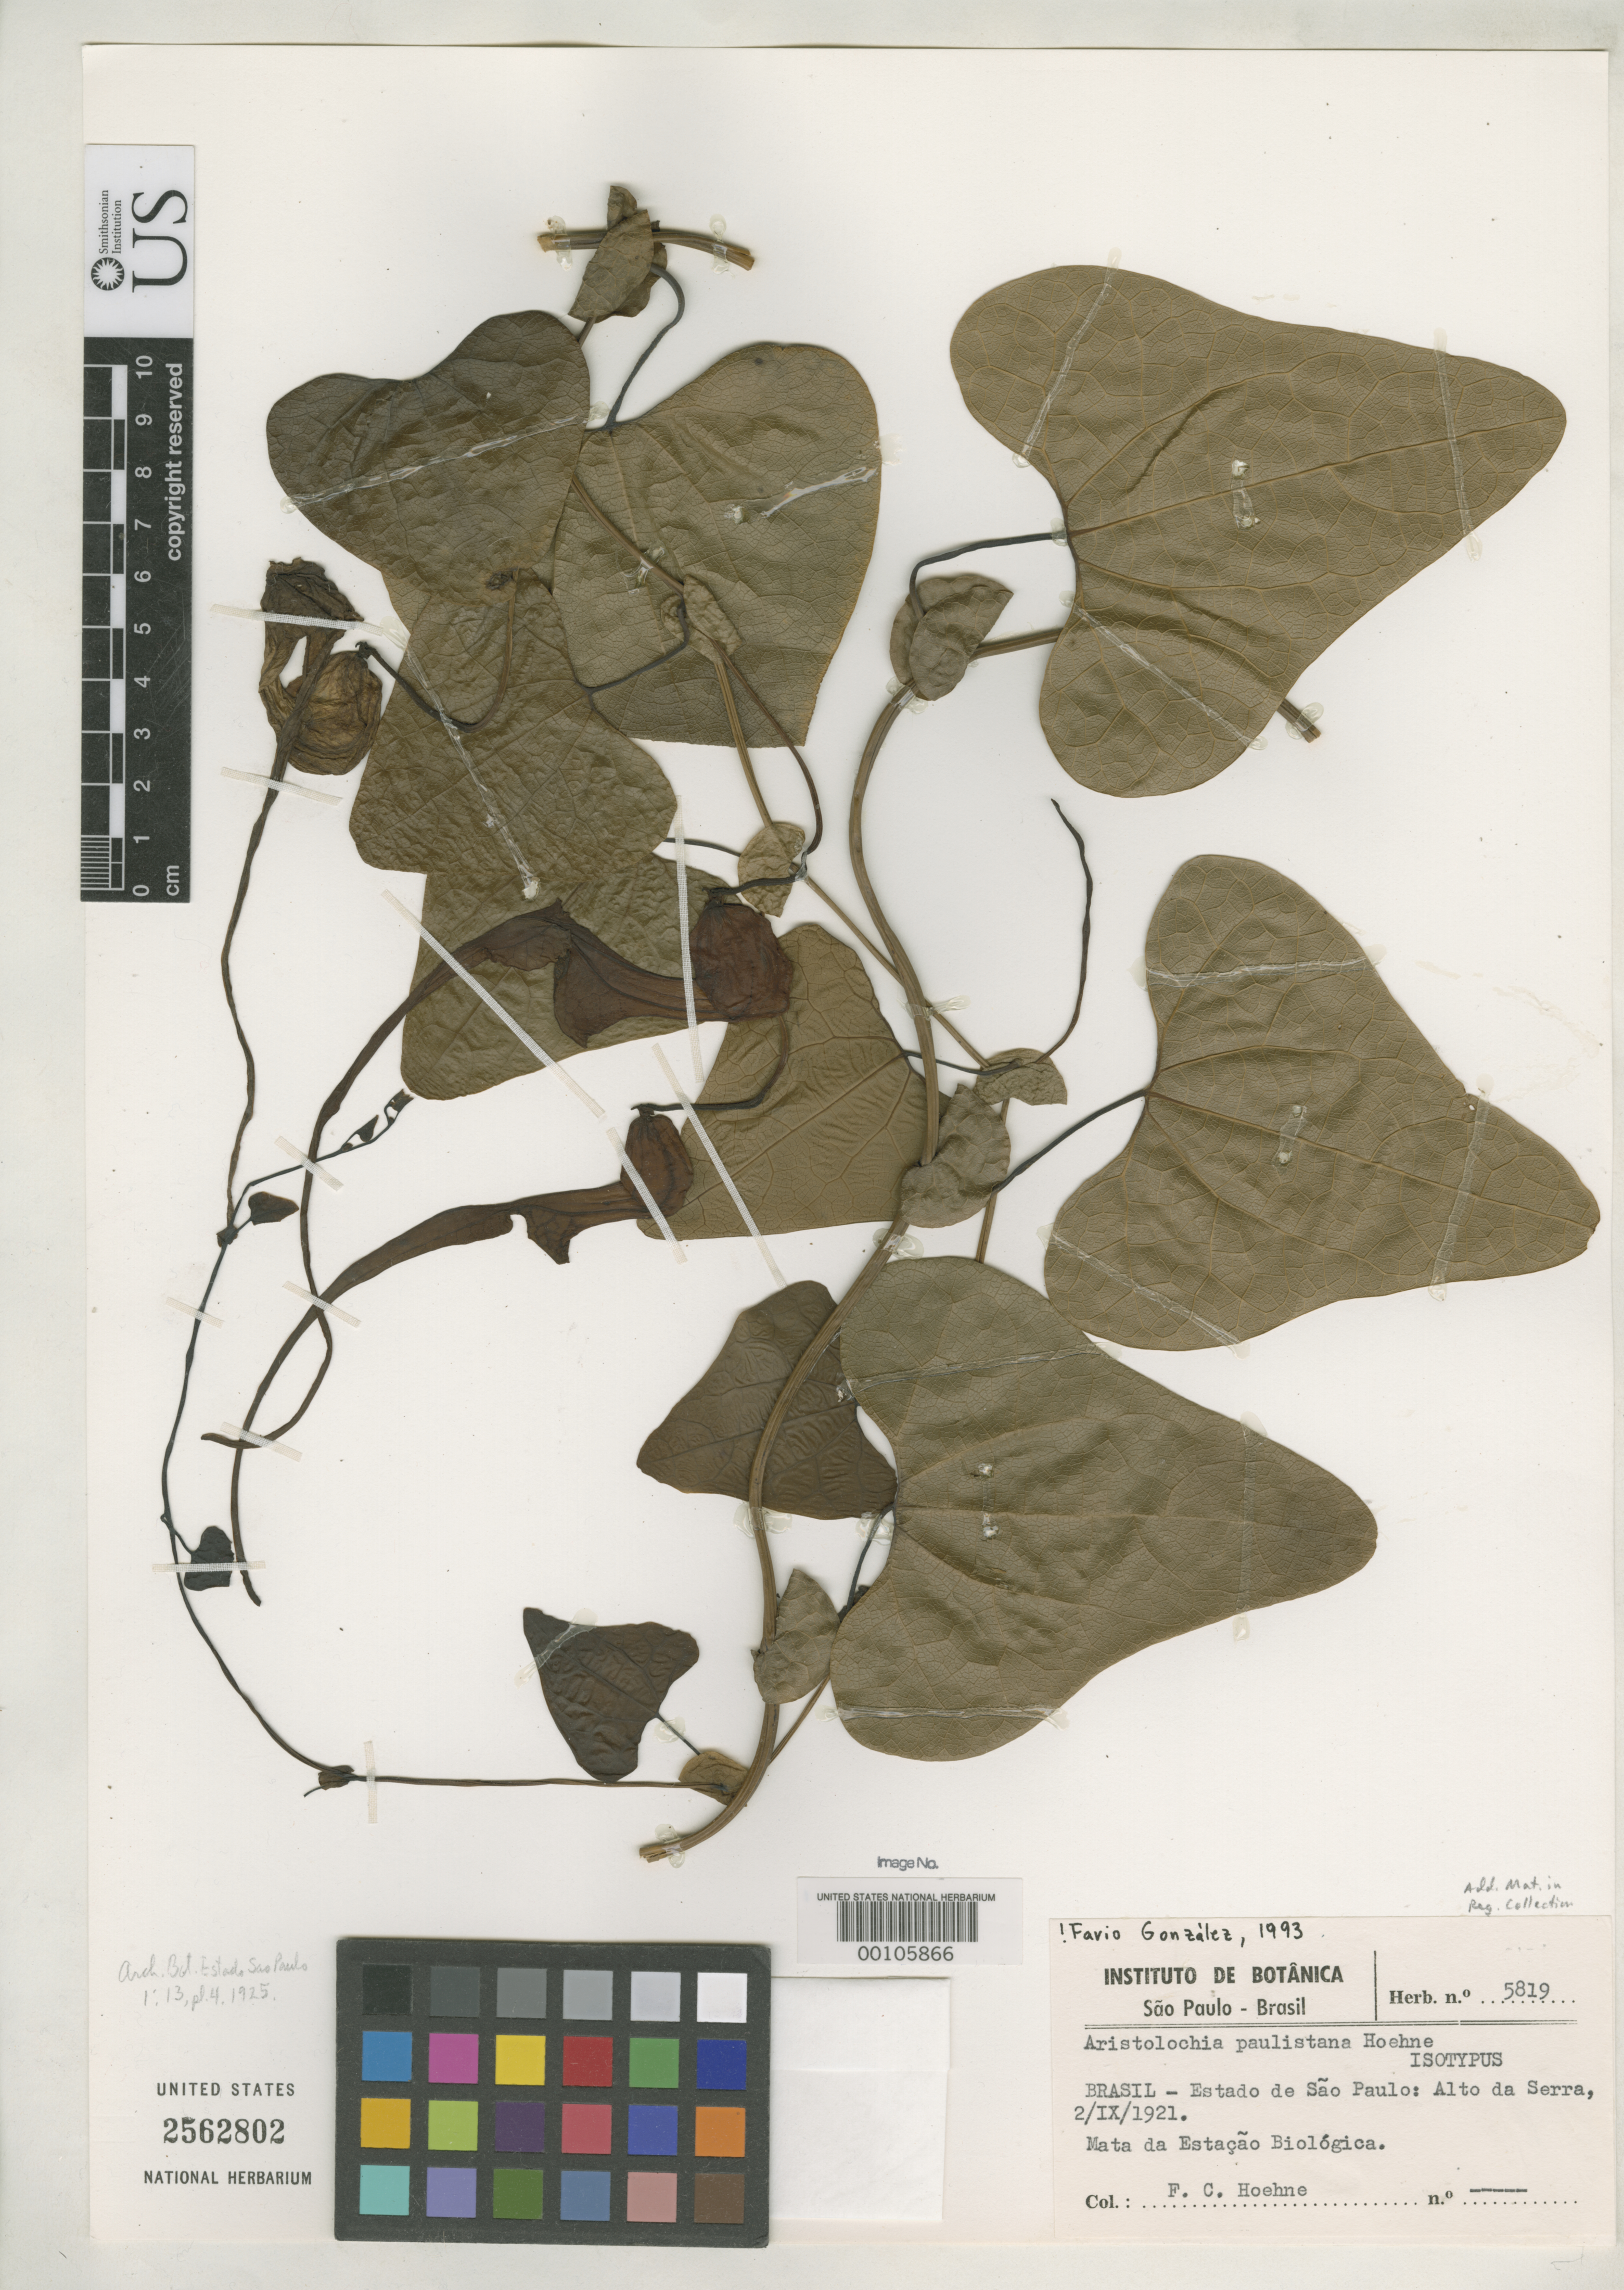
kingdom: Plantae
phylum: Tracheophyta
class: Magnoliopsida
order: Piperales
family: Aristolochiaceae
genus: Aristolochia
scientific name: Aristolochia paulistana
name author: Hoehne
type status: Isotype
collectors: F. C. Hoehne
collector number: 5819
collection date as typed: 02 Sep 1921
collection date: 1921-09-02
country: Brazil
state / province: São Paulo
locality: Alto de serra, mata de Estacao Biologica.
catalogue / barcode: US 2562802